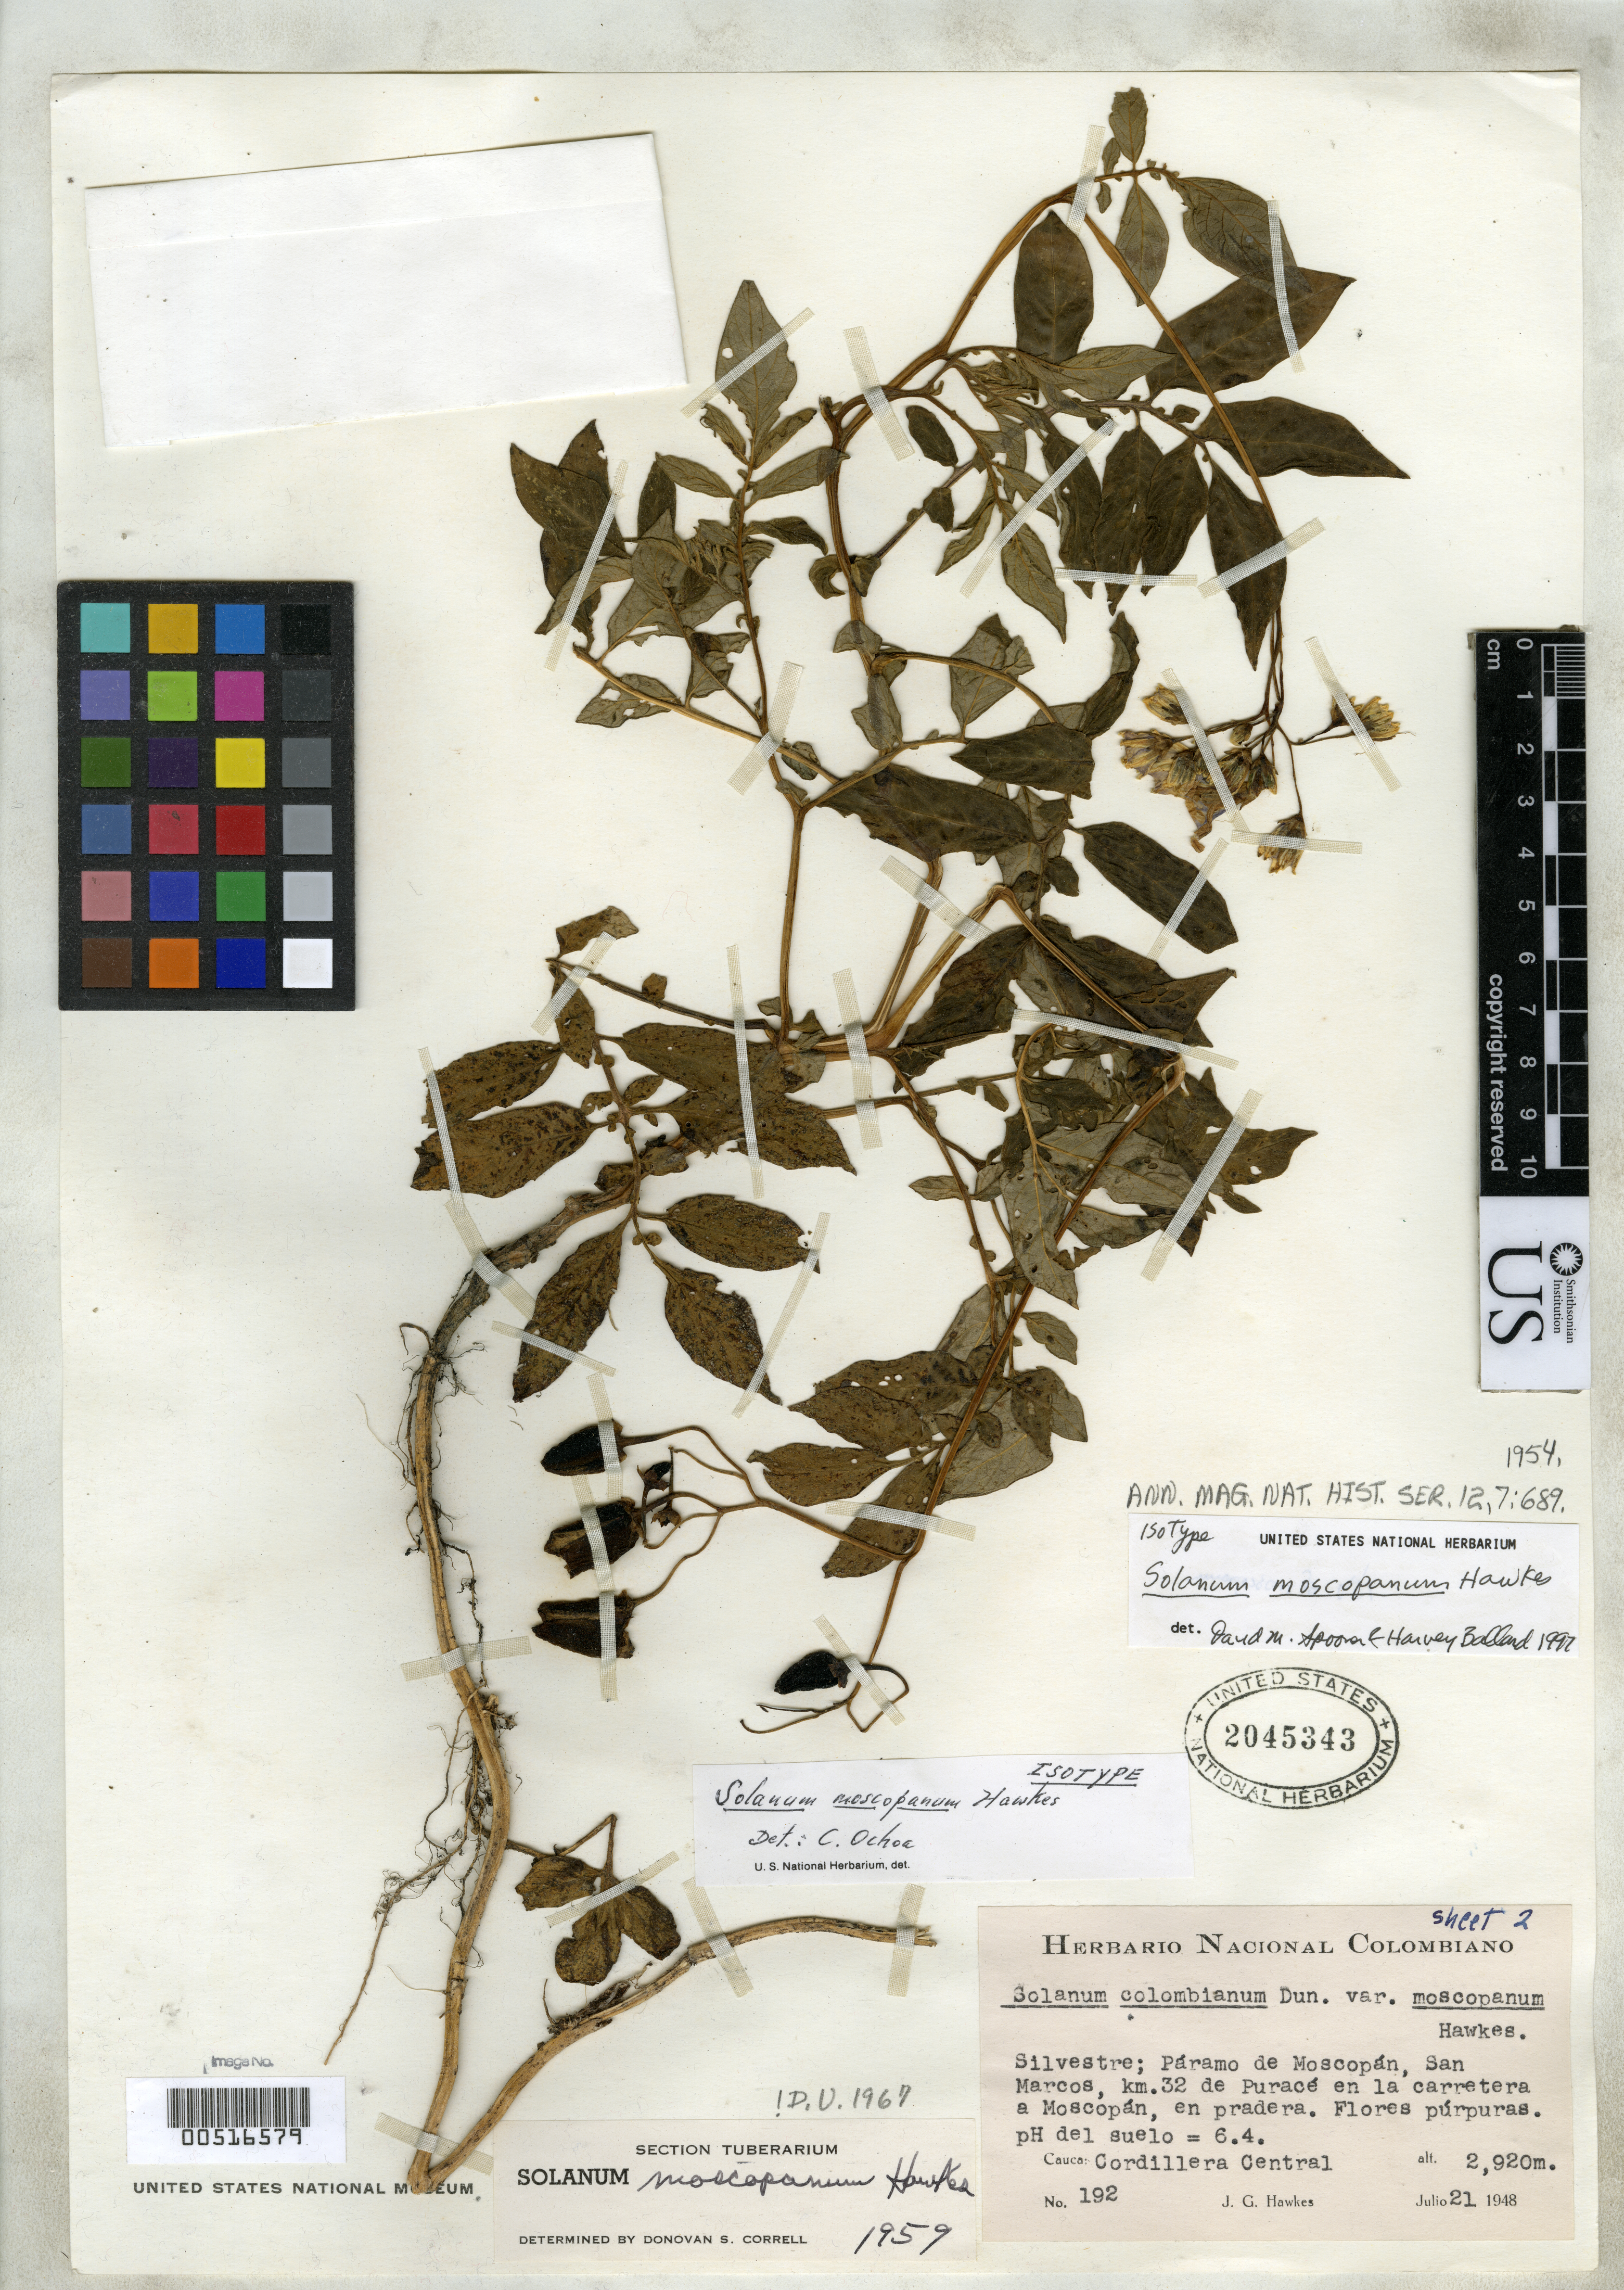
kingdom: Plantae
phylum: Tracheophyta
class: Magnoliopsida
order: Solanales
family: Solanaceae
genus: Solanum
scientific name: Solanum moscopanum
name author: Hawkes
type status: Isotype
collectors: J. Hawkes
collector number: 192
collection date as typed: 21 Jul 1948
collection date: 1948-07-21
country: Colombia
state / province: Cauca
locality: Cordillera Central, Paramo do Moscopan, San Marcos, km 32 de Purace in la Carretera a Moscopan, en Pradera.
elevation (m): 2920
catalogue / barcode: US 2045343